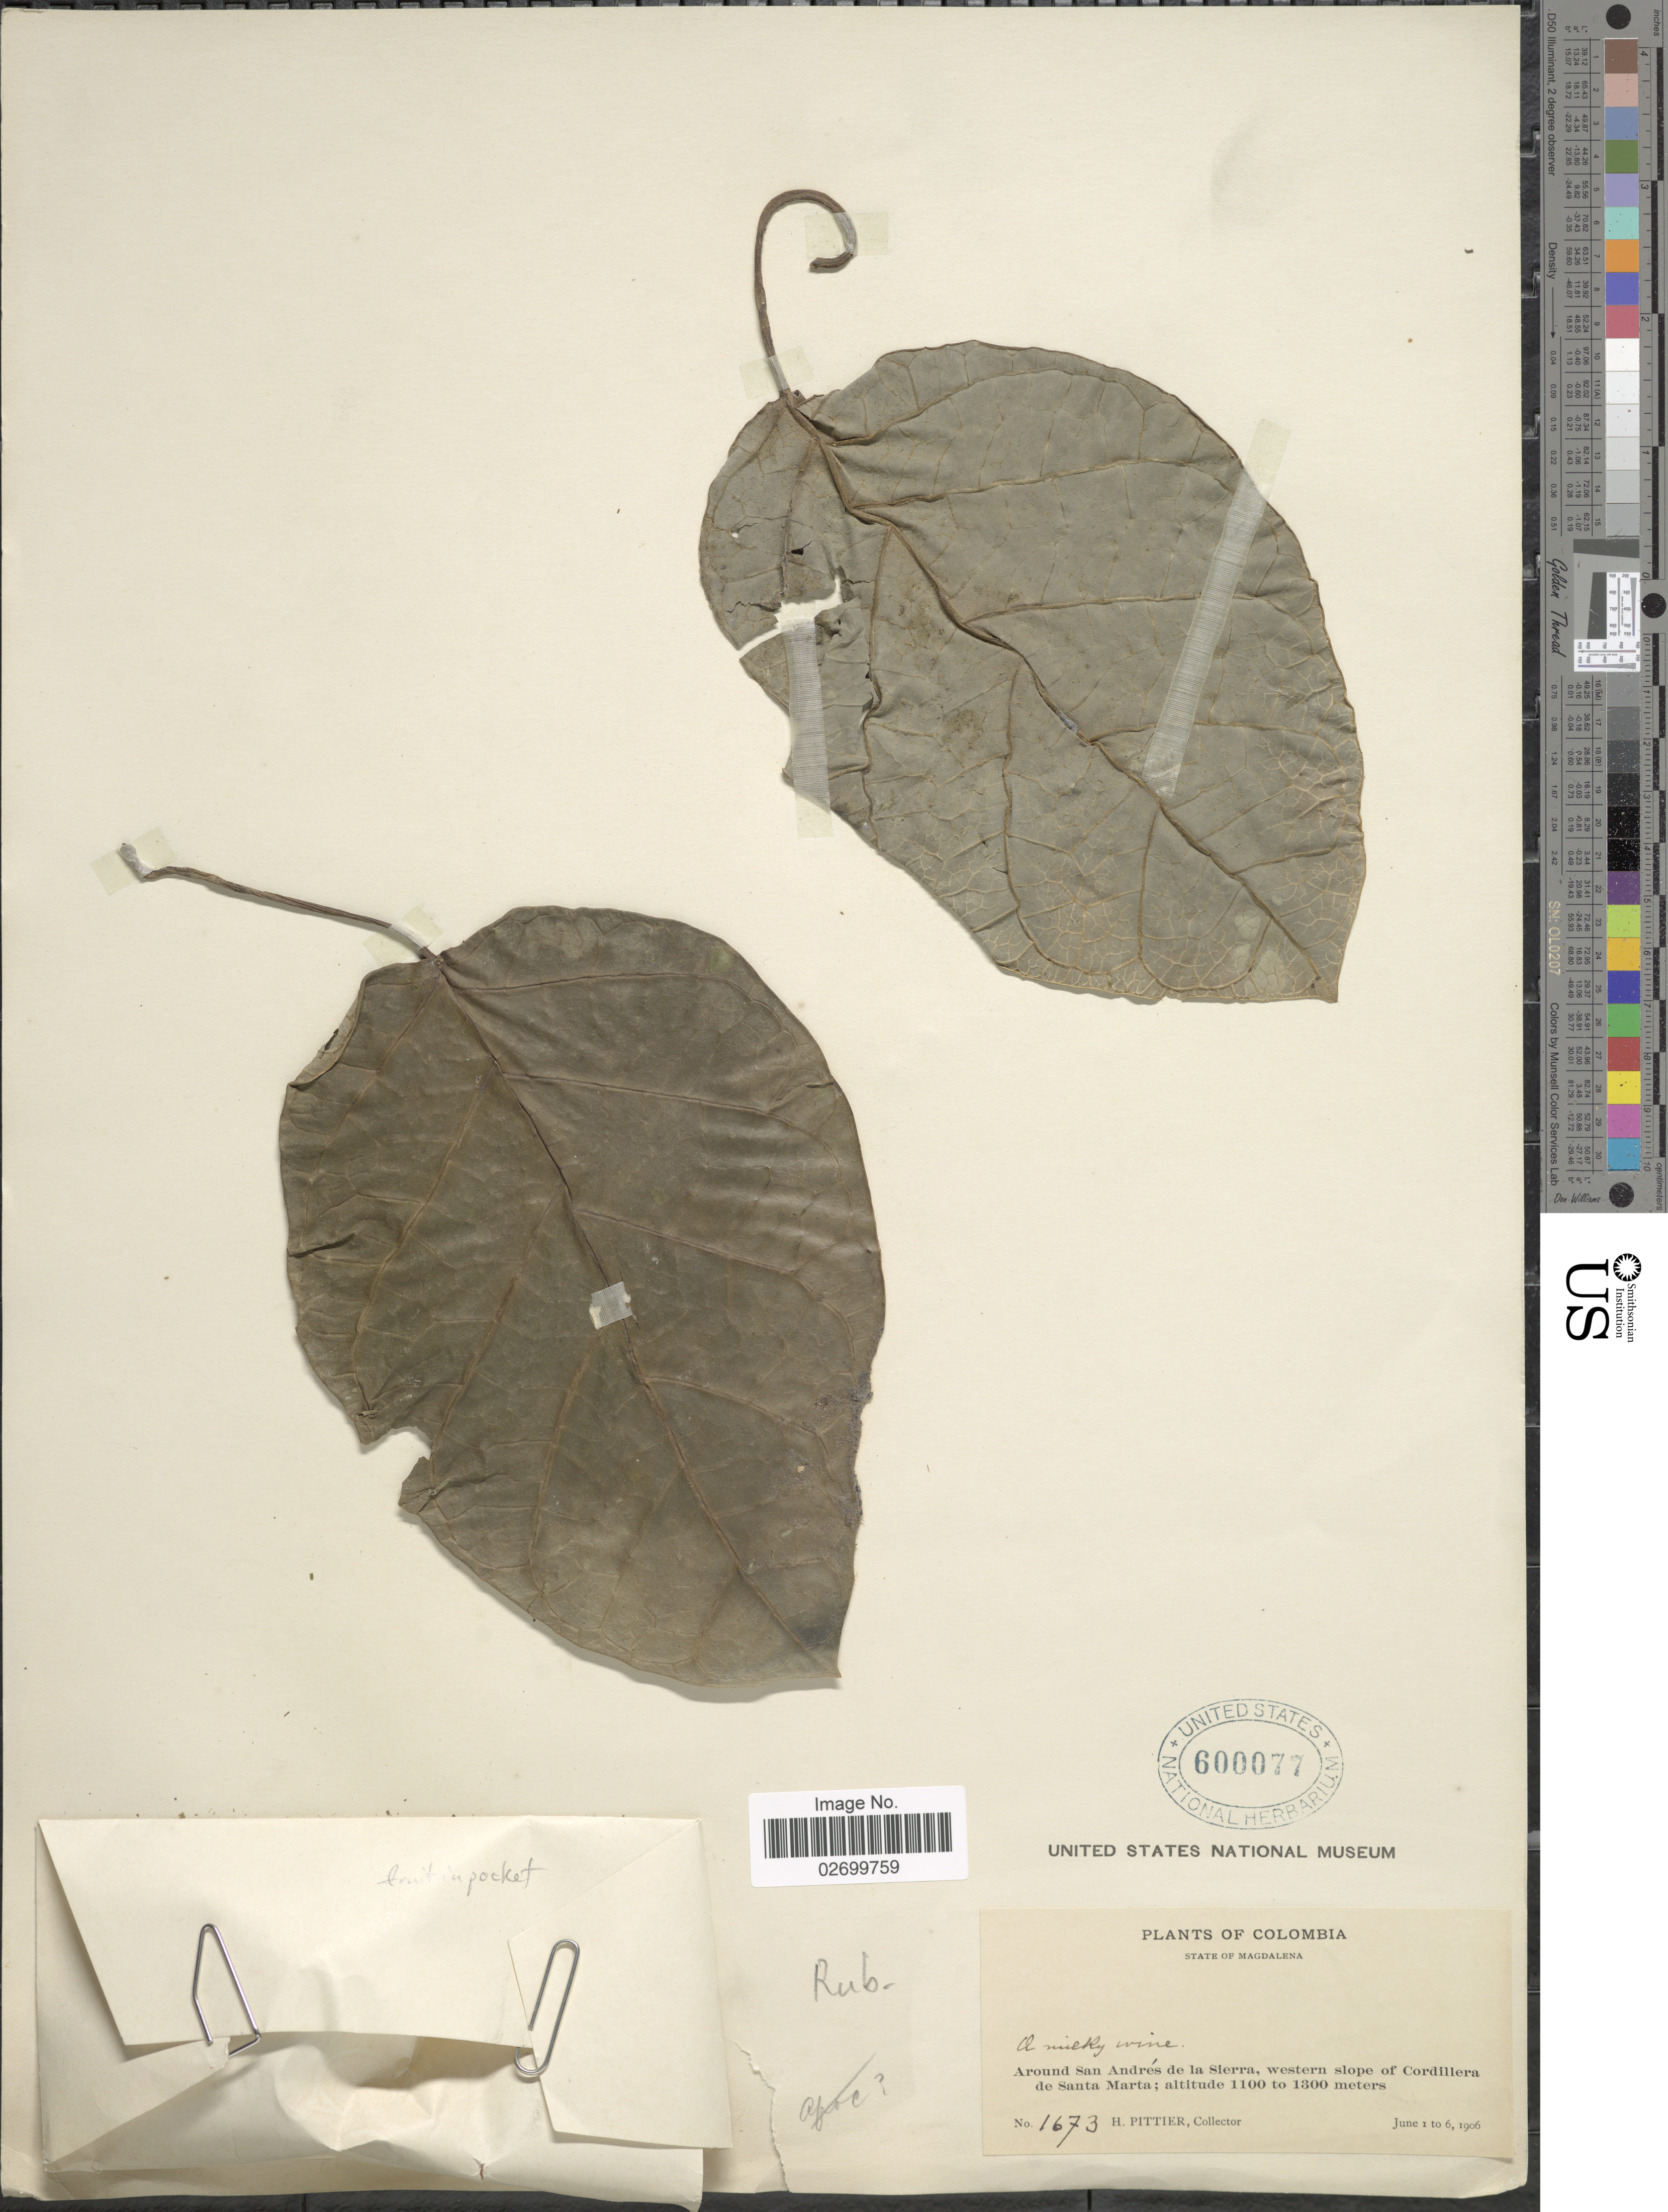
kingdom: Plantae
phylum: Tracheophyta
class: Magnoliopsida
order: Gentianales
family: Rubiaceae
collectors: H. F. Pittier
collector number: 1673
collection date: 1906-06-01/1906-06-06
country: Colombia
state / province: Magdalena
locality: Around San Andrés de la Sierra, western slope of Cordillera de Santa Marta.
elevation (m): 1100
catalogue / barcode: US 600077